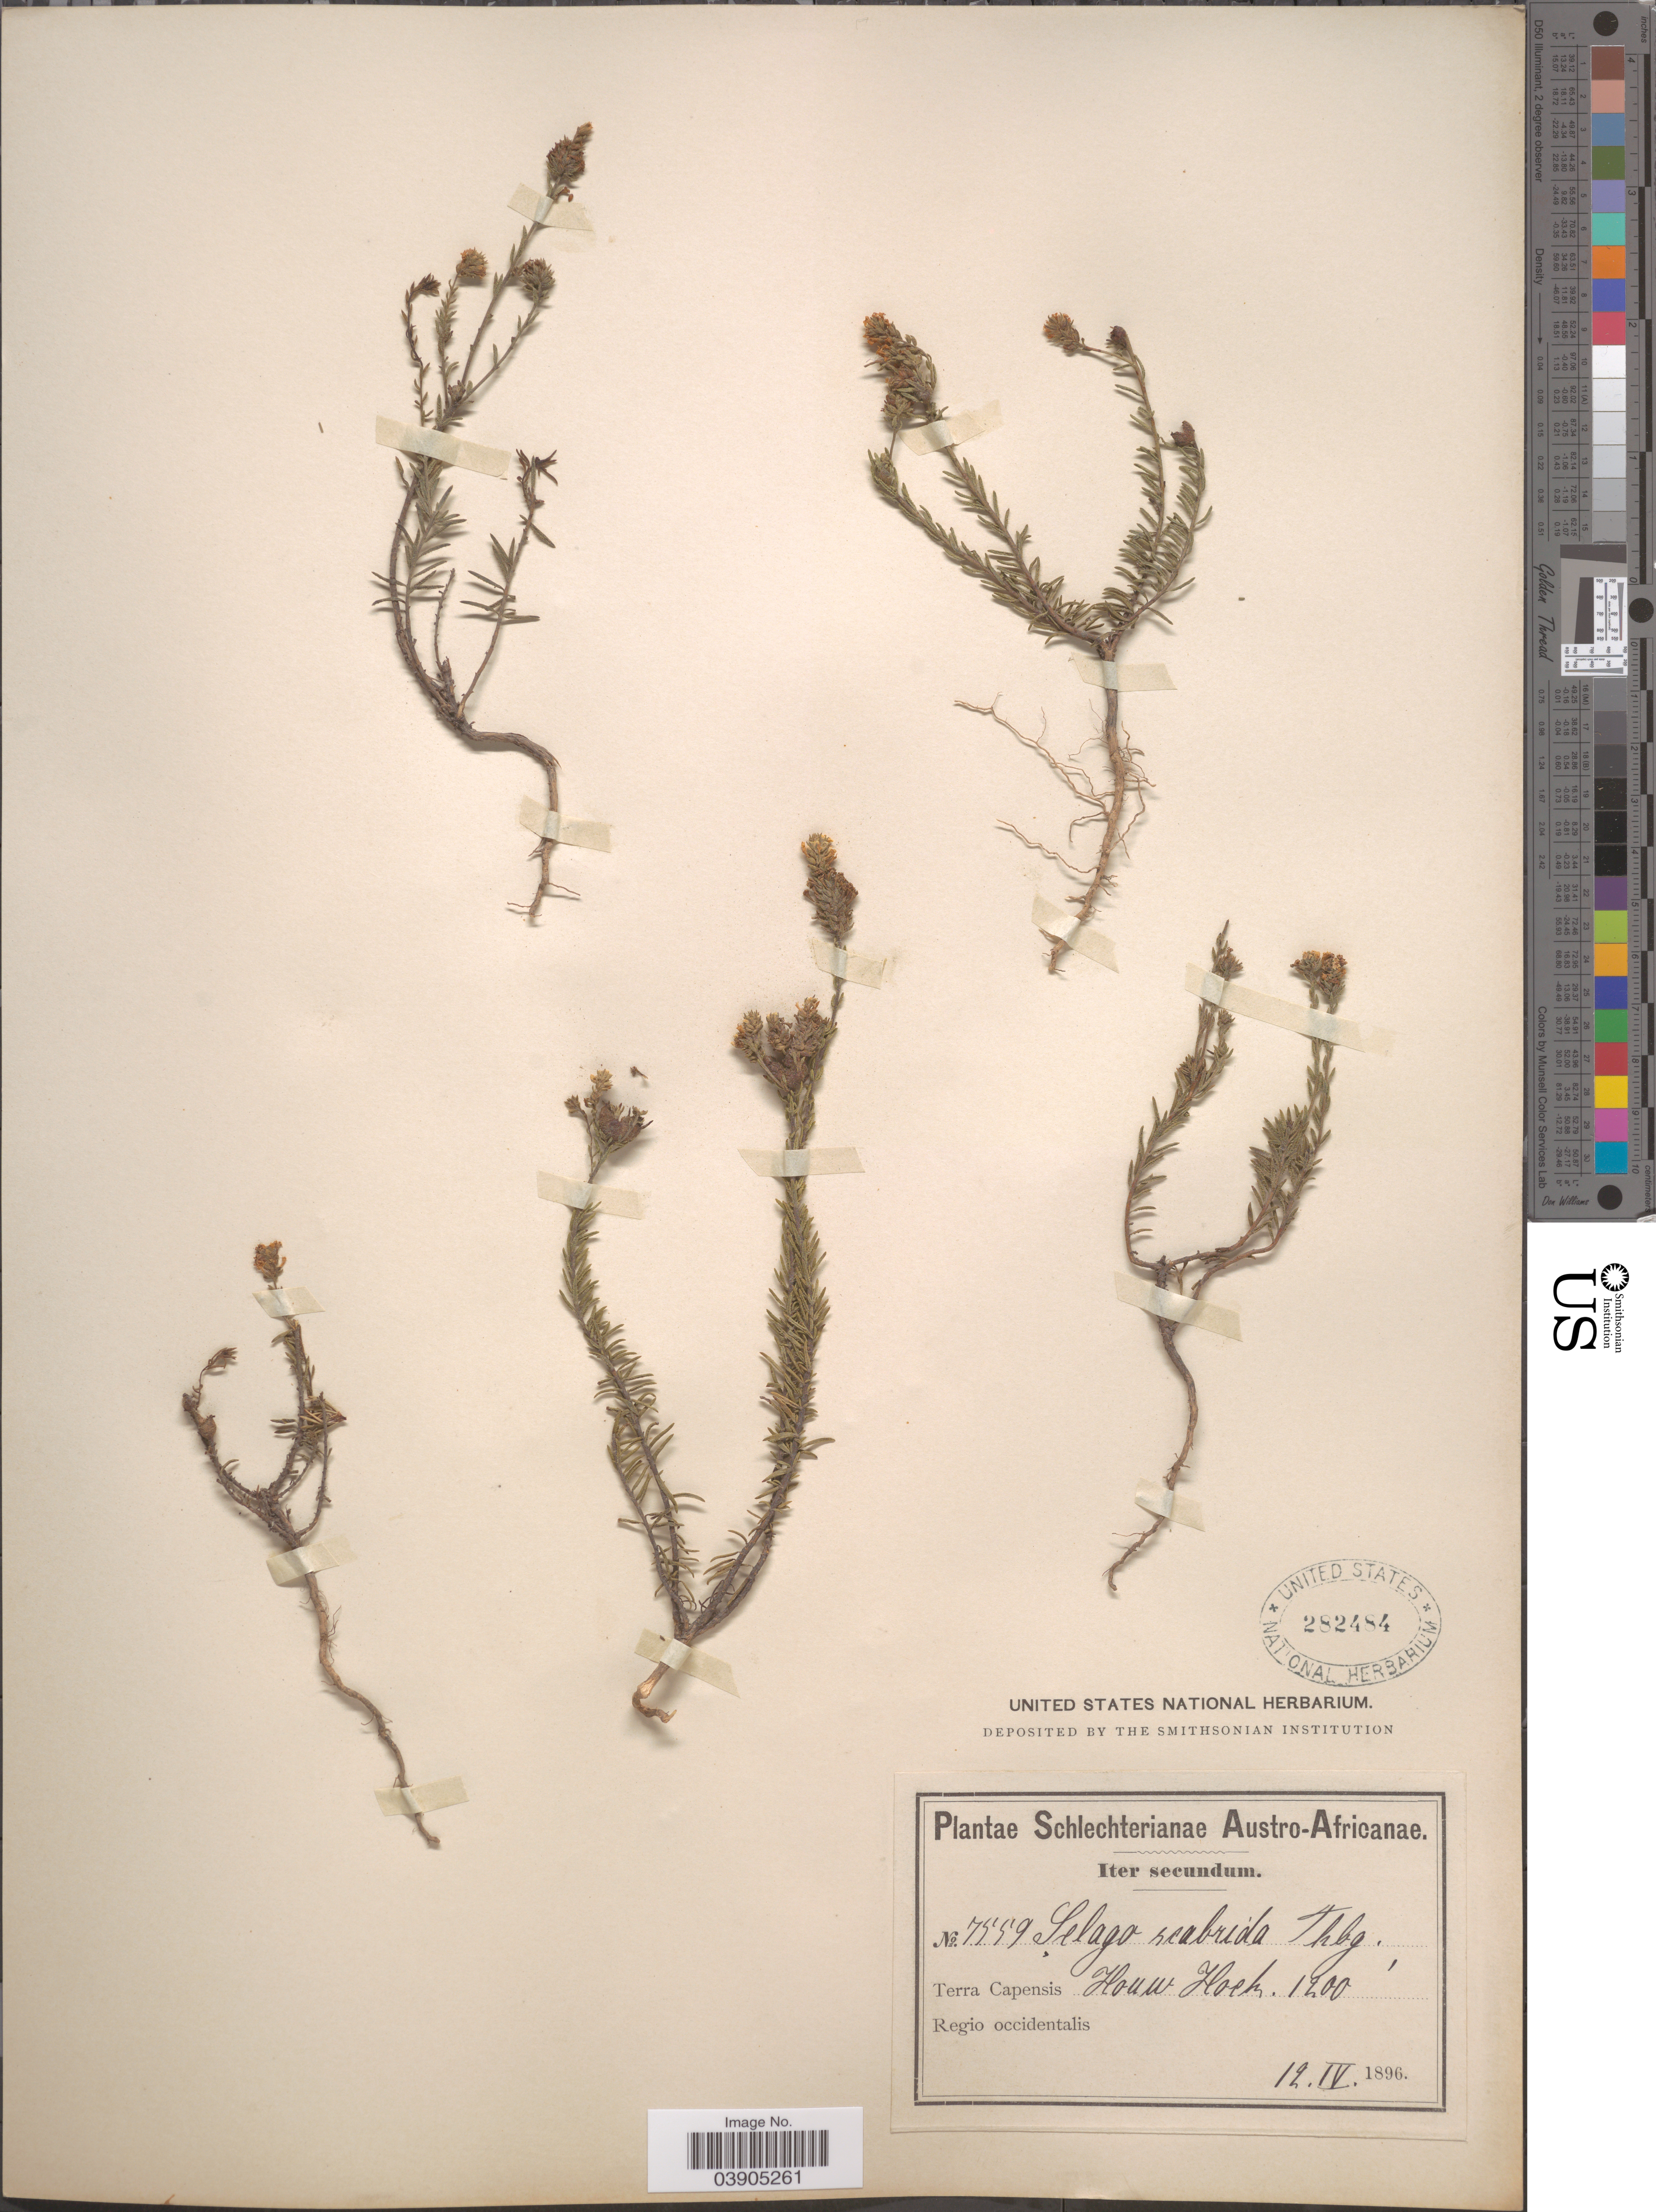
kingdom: Plantae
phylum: Tracheophyta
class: Magnoliopsida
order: Lamiales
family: Scrophulariaceae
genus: Selago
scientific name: Selago scabrida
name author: Thunb.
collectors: Schlechter, --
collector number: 7559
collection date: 1896-04-12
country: South Africa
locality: Austro-Africanae. Terra Capensis Houw Hoek. Regio occidentalis.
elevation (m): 366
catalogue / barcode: US 282484